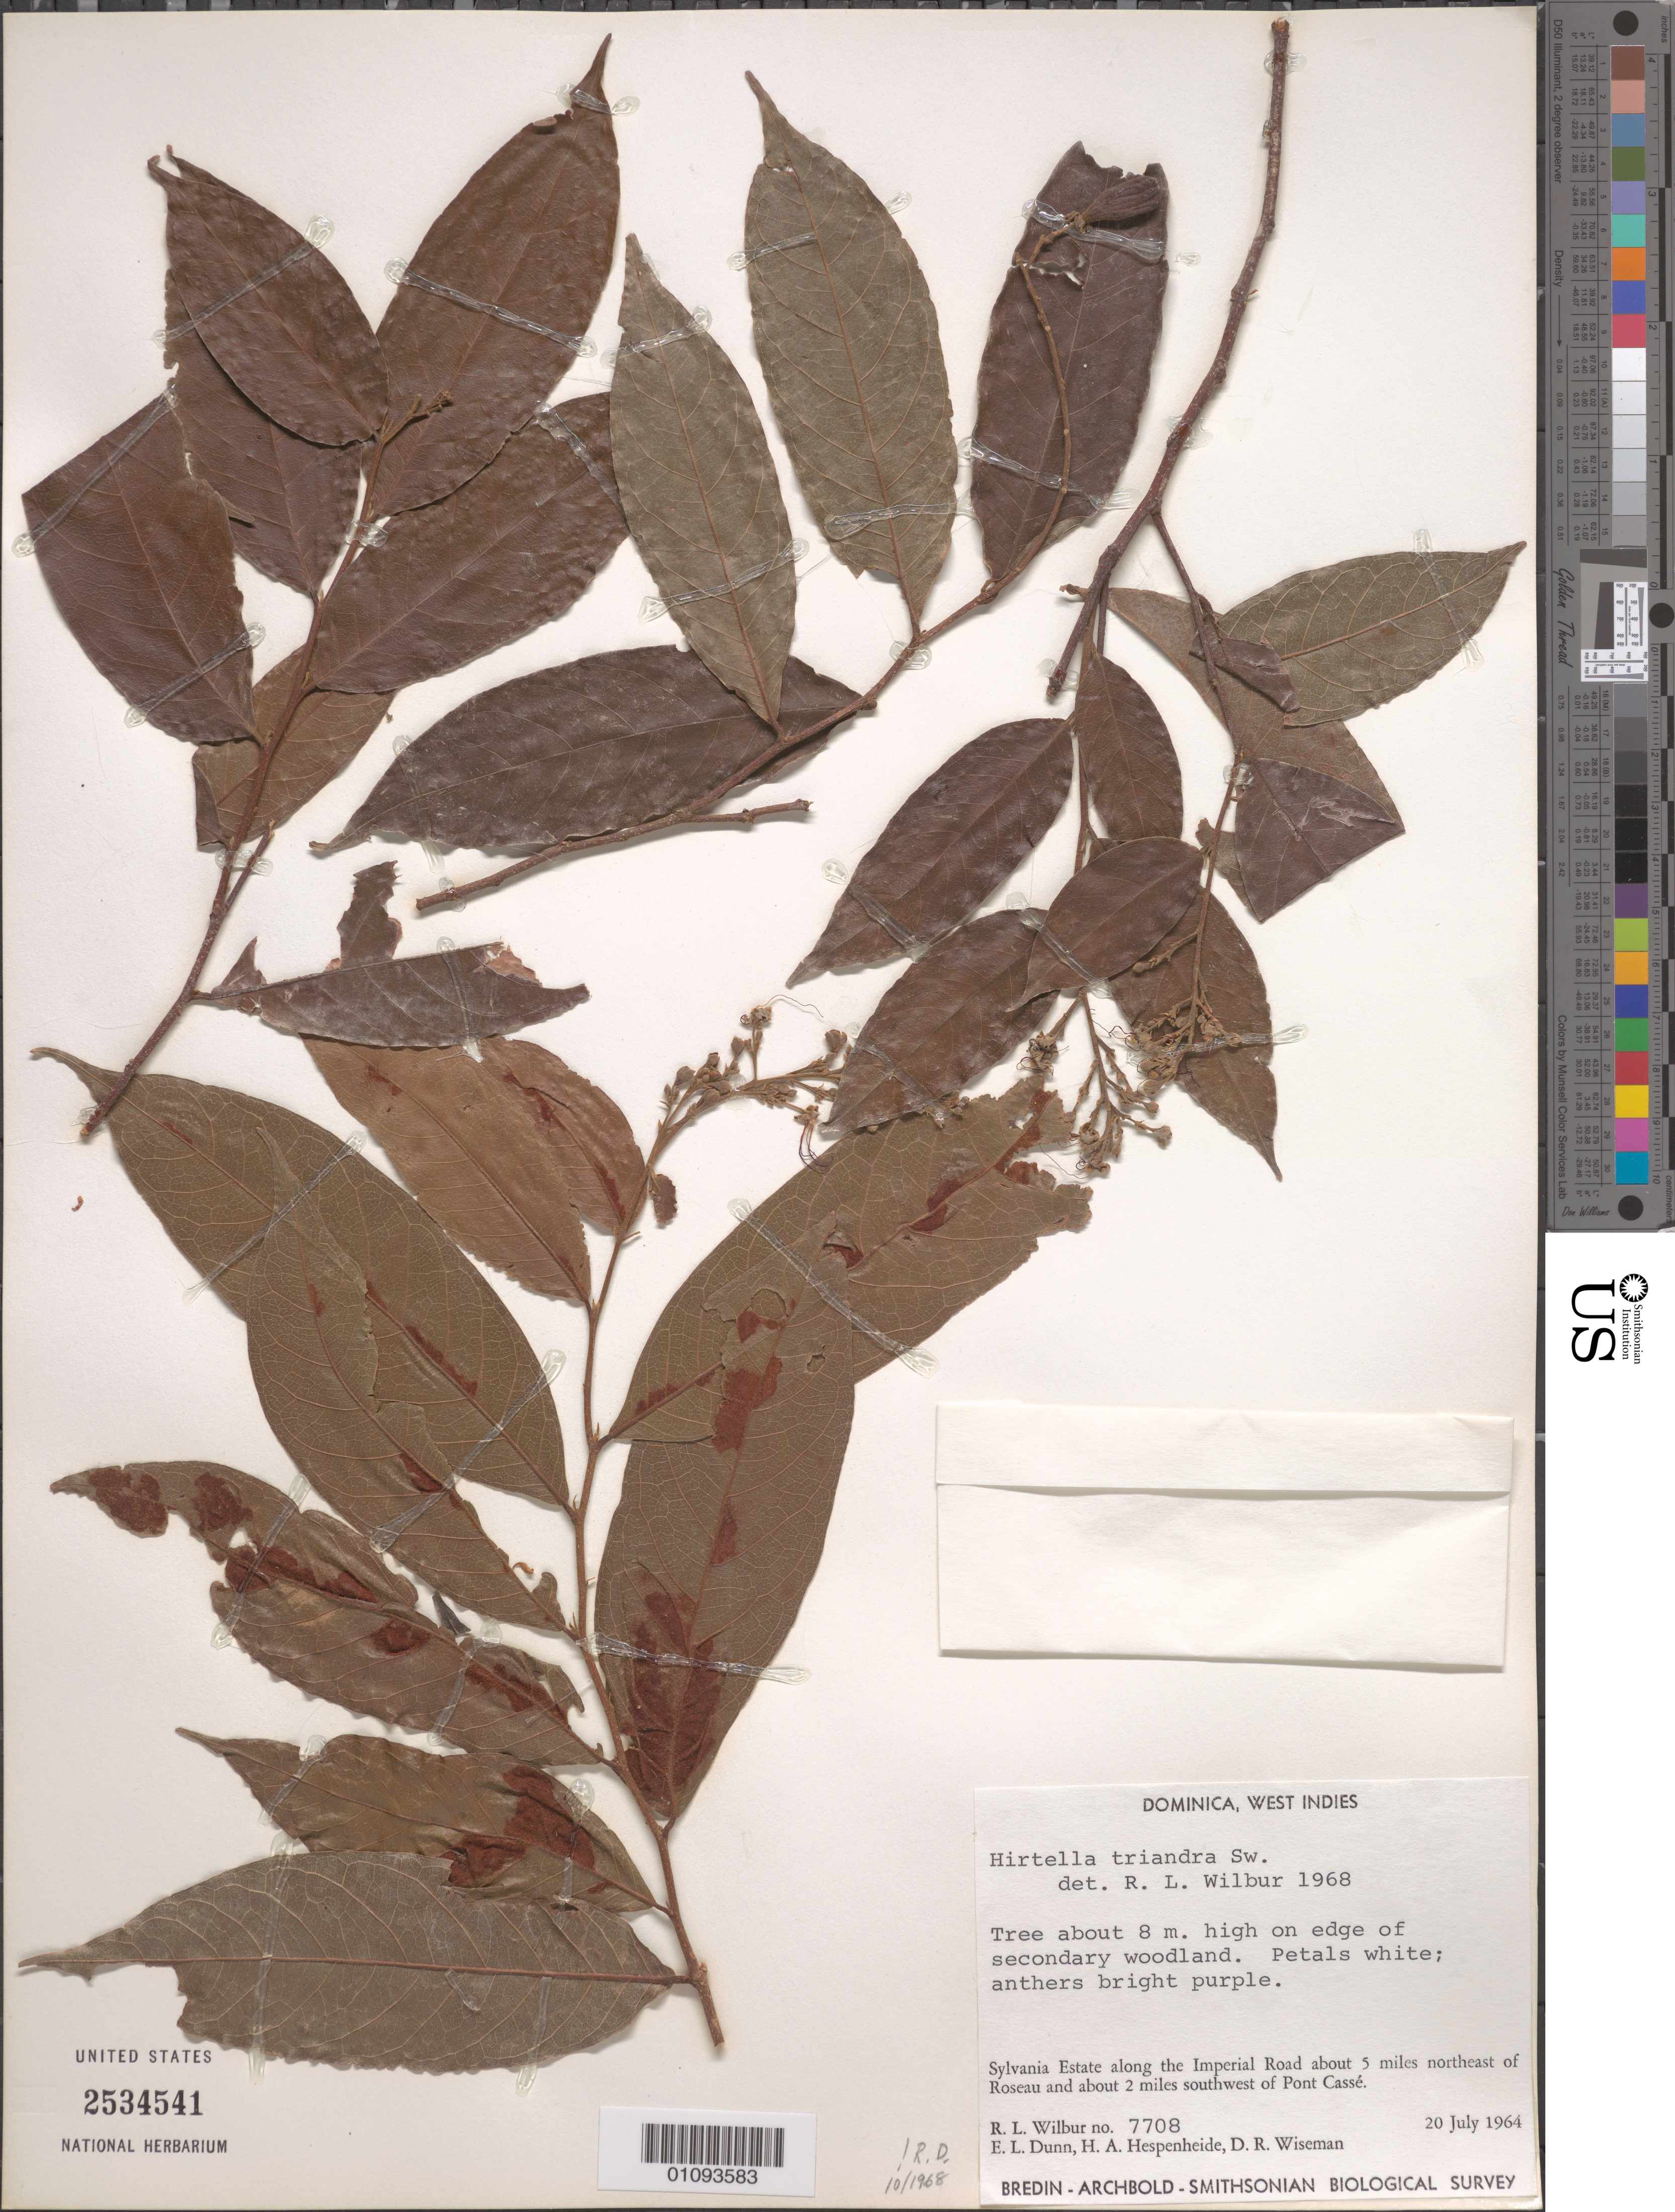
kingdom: Plantae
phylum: Tracheophyta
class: Magnoliopsida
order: Malpighiales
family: Chrysobalanaceae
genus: Hirtella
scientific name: Hirtella triandra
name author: Sw.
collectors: R. L. Wilbur, E. Dunn, H. A. Hespenheide & D. R. Wiseman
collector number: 7708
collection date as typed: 20 Jul 1964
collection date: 1964-07-20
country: Dominica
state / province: St. Paul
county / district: Sylvania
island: Dominica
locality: Sylvania Estate along the Imperial Road about 5 miles northeast of Roseau and about 2 miles southwest of Pond Casse.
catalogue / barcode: US 2534541